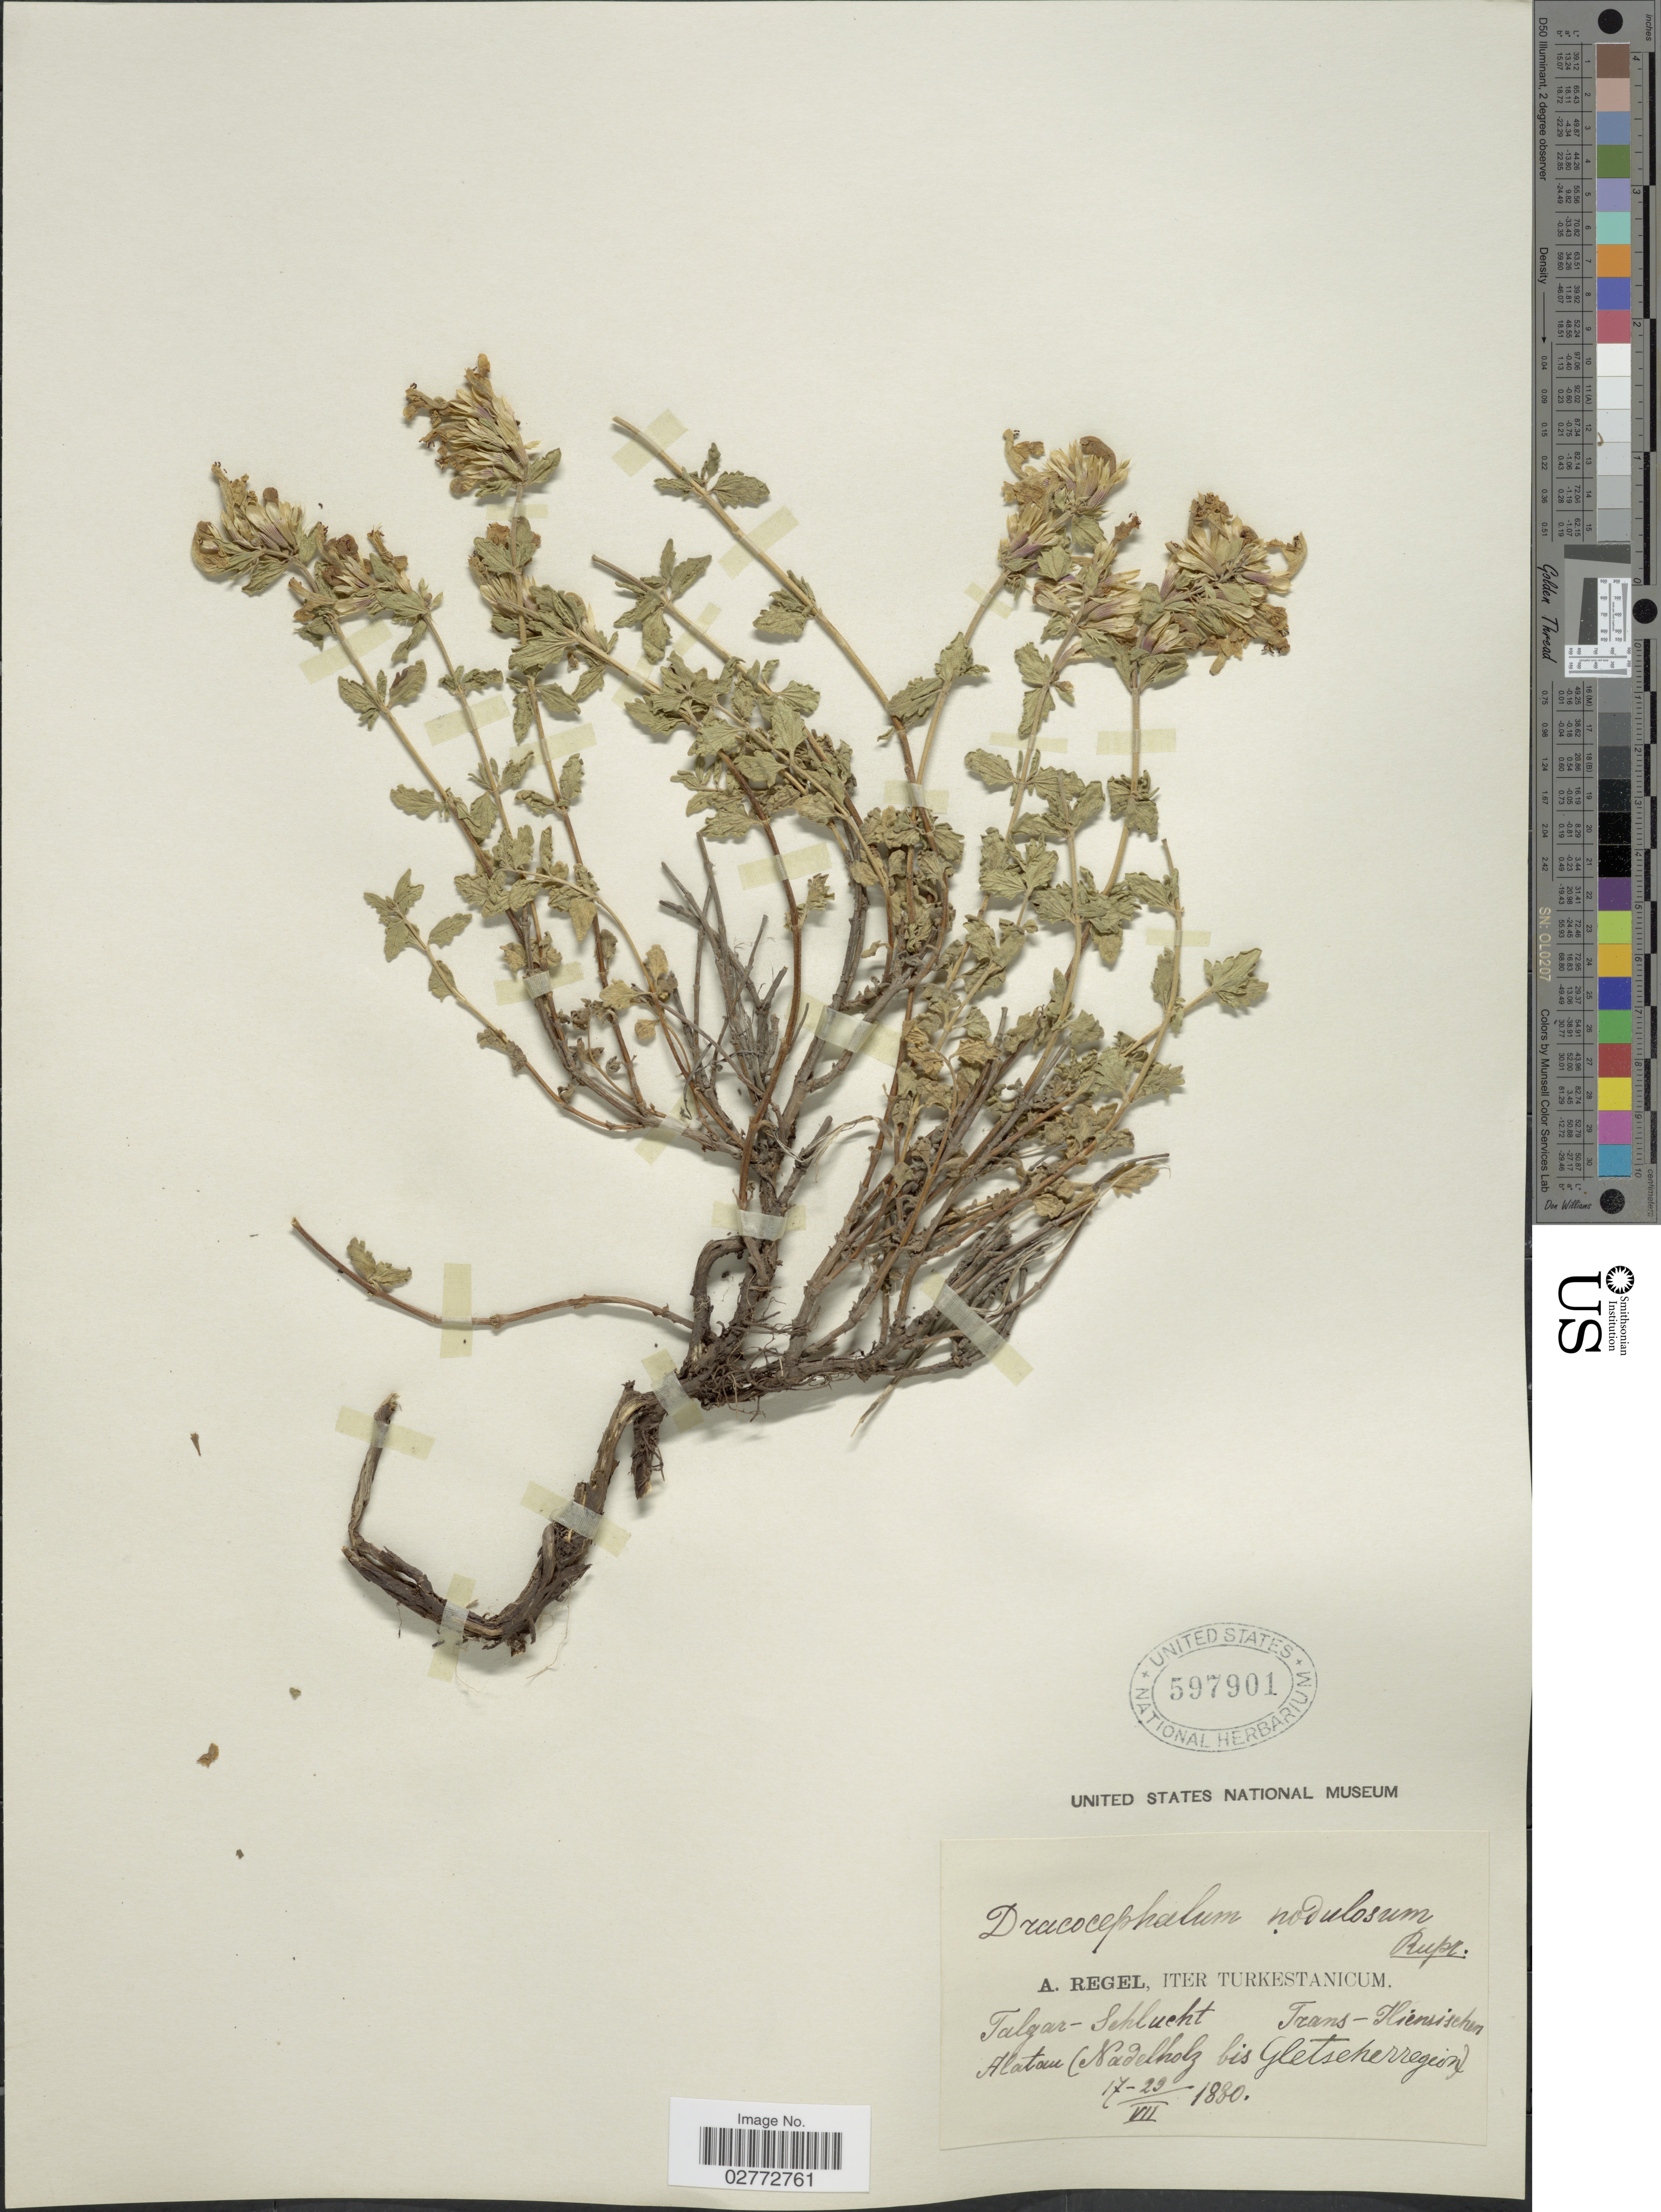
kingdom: Plantae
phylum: Tracheophyta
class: Magnoliopsida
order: Lamiales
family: Lamiaceae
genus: Dracocephalum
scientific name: Dracocephalum nodulosum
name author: Rupr.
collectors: A. Regel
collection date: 1880-07-17/1880-07-29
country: Kazakhstan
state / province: Almaty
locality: Iter Turkestanicum. Talgar-Schlucht. Trans-Kliensichen. Alatau (Nadelholz bis Gletscherregion).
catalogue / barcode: US 597901